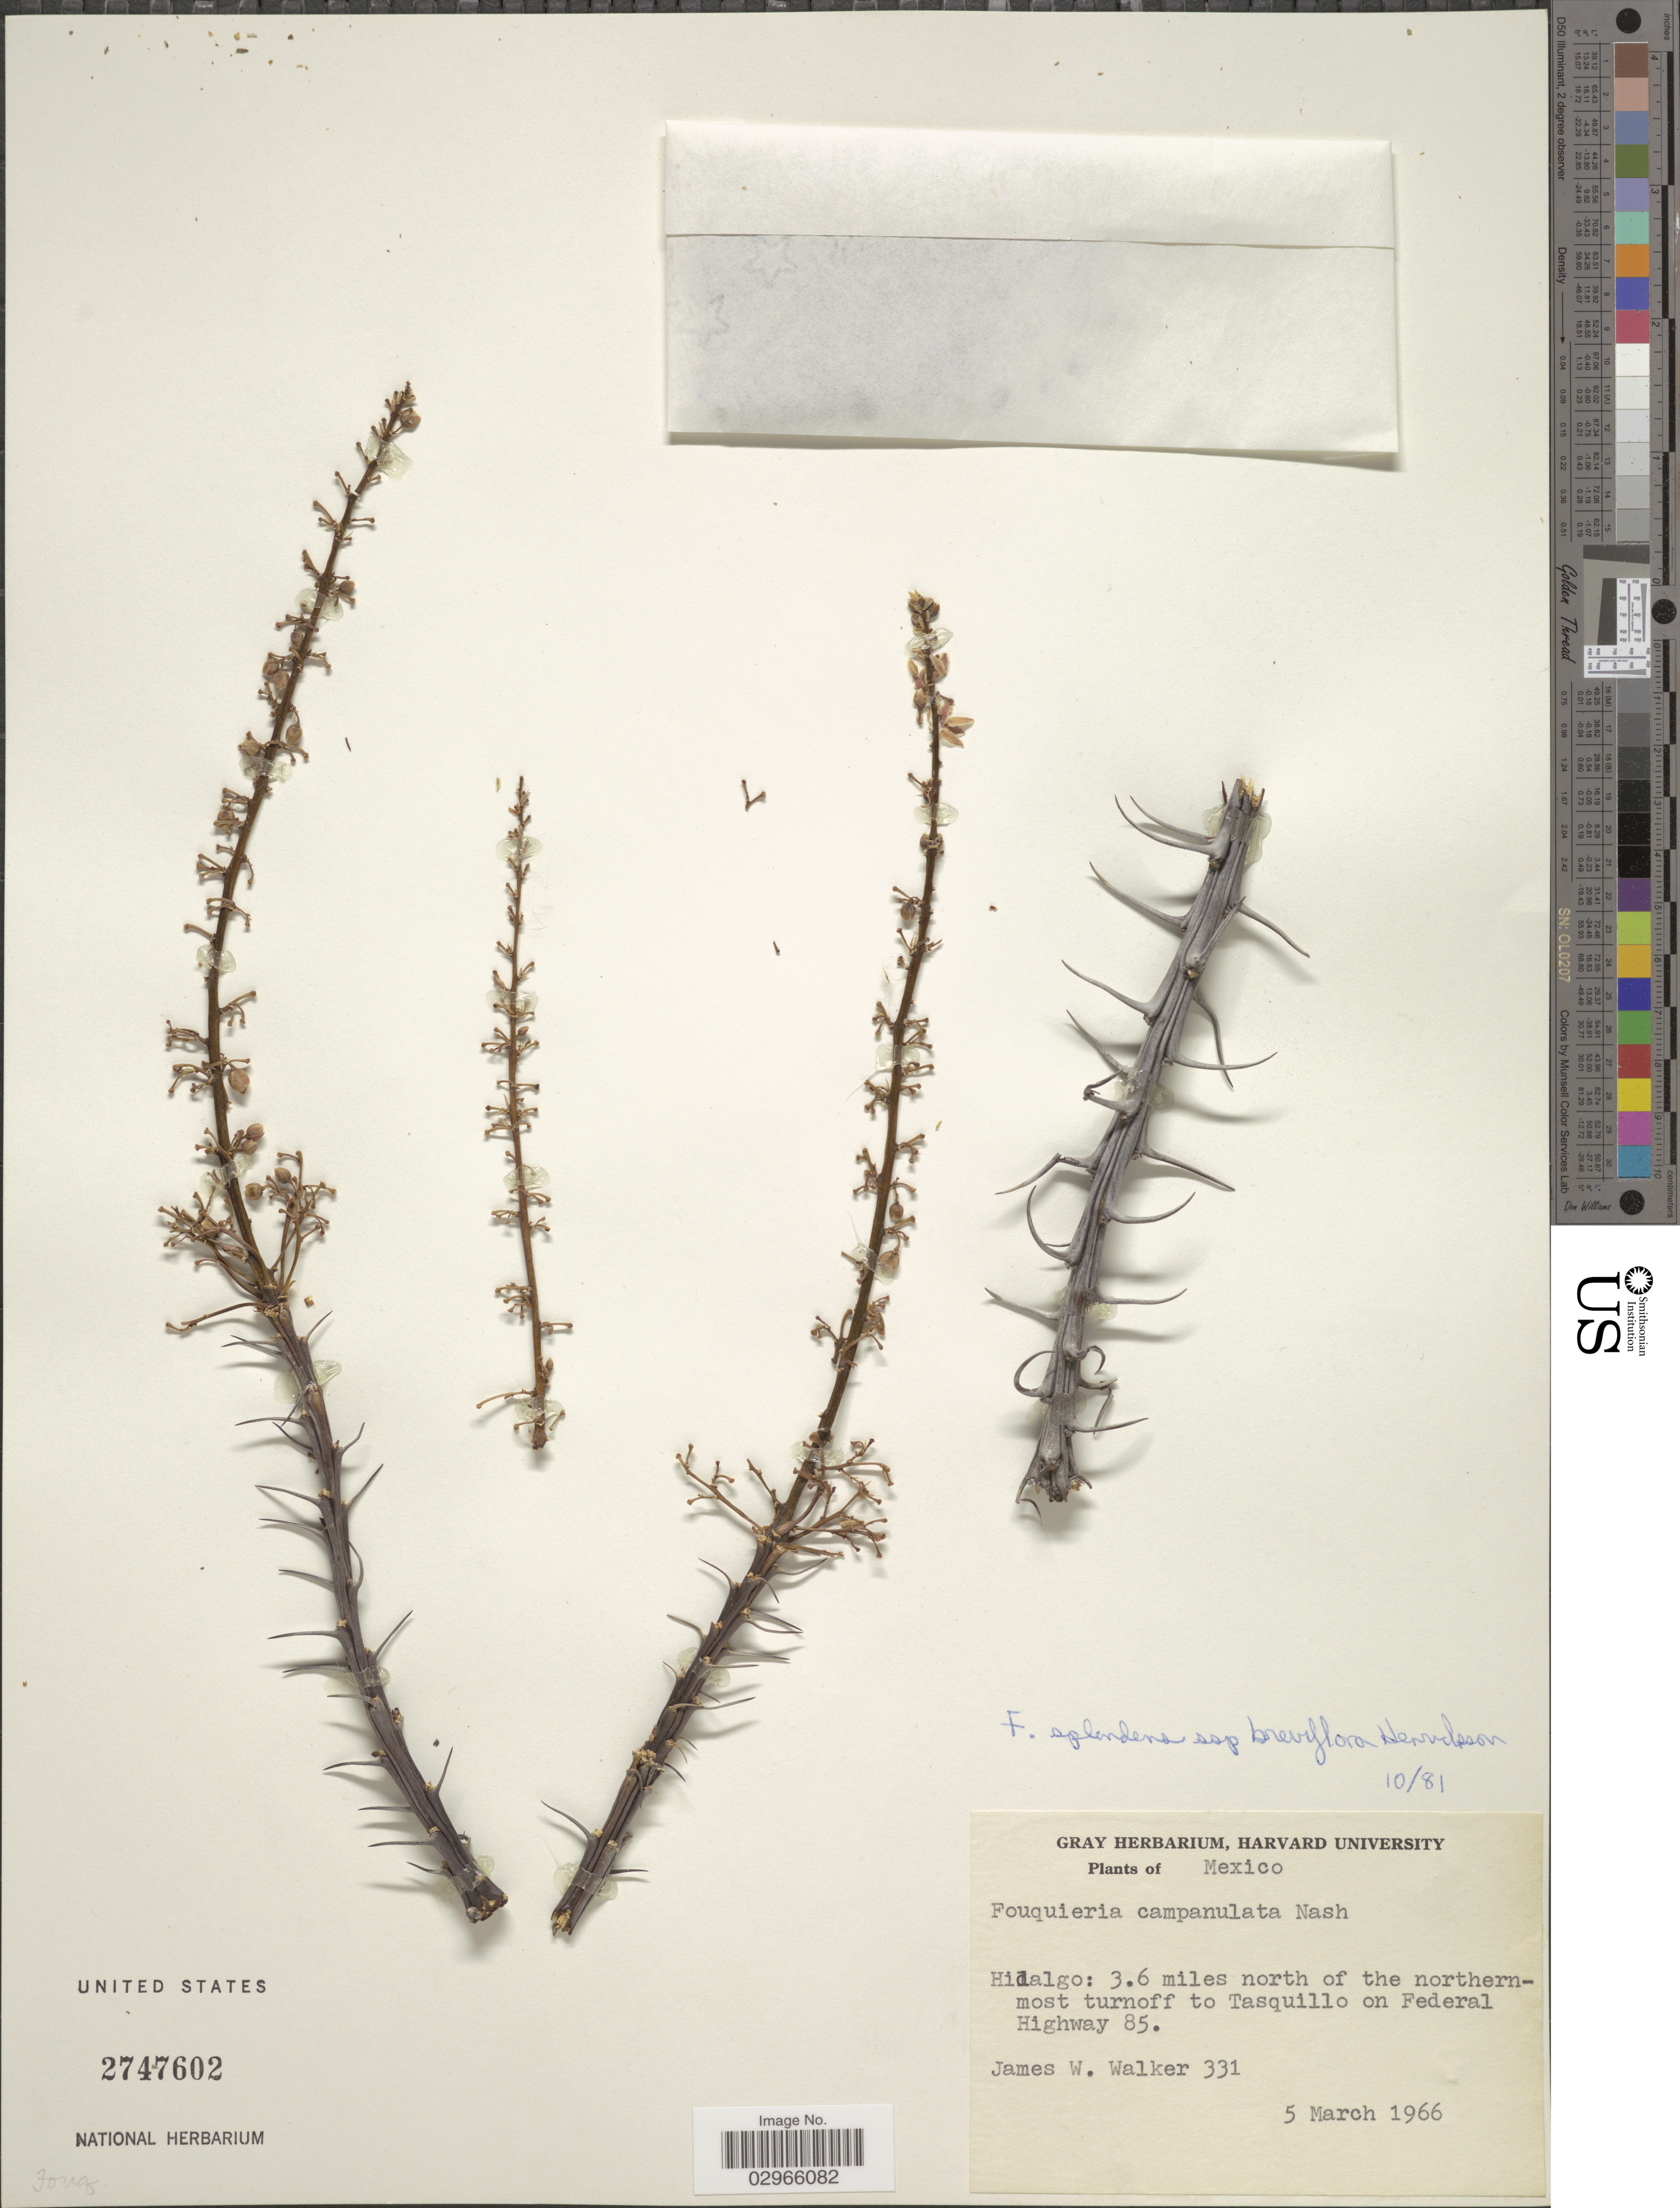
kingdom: Plantae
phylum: Tracheophyta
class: Magnoliopsida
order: Ericales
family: Fouquieriaceae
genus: Fouquieria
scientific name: Fouquieria splendens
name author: Engelm.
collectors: J. W. Walker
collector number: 331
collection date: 1966-03-05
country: Mexico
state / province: Hidalgo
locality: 3.6 miles north of the northern-most turnoff to Tasquillo on Federal Highway 85.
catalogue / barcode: US 2747602